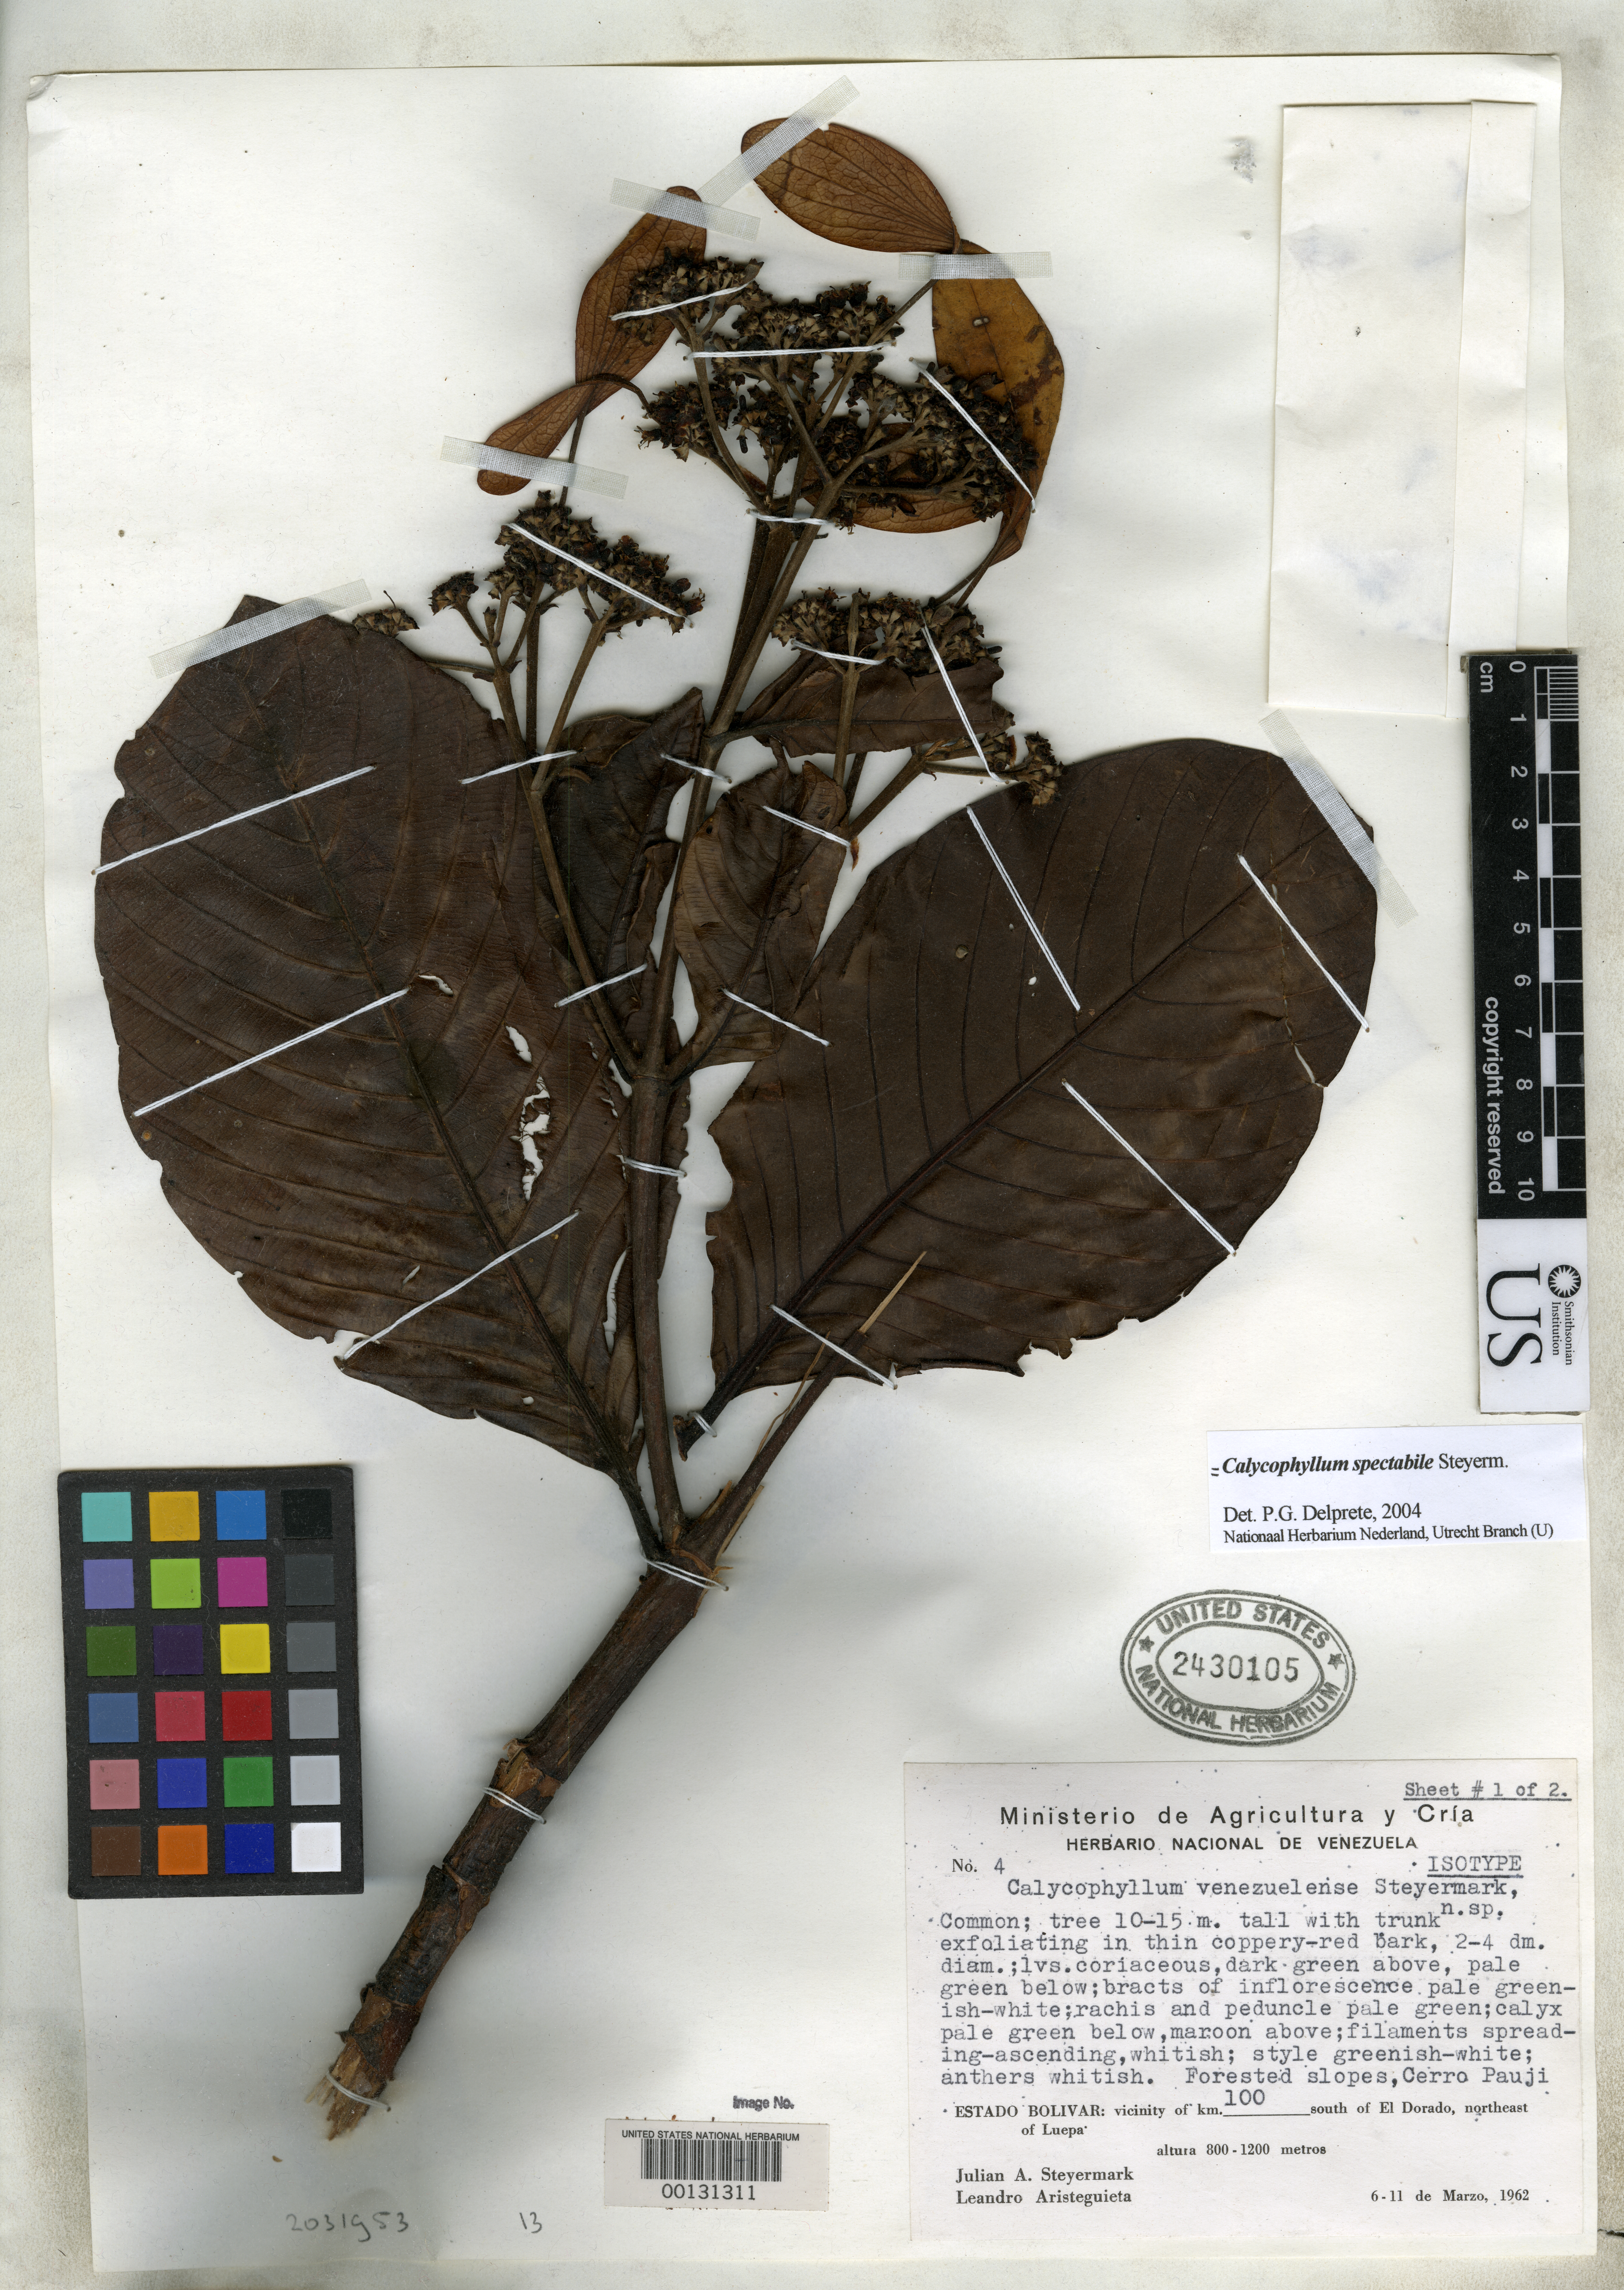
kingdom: Plantae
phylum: Tracheophyta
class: Magnoliopsida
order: Gentianales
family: Rubiaceae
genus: Calycophyllum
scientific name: Calycophyllum venezuelense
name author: Steyerm.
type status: Isotype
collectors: J. Steyermark & L. Aristeguieta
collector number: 4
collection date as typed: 06 Mar 1962 to 11 Mar 1962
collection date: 1962-03-06/1962-03-11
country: Venezuela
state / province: Bolivar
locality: Vicinity of km 100 S of El Dorado, NE of Luepa.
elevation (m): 800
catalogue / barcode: US 2430105